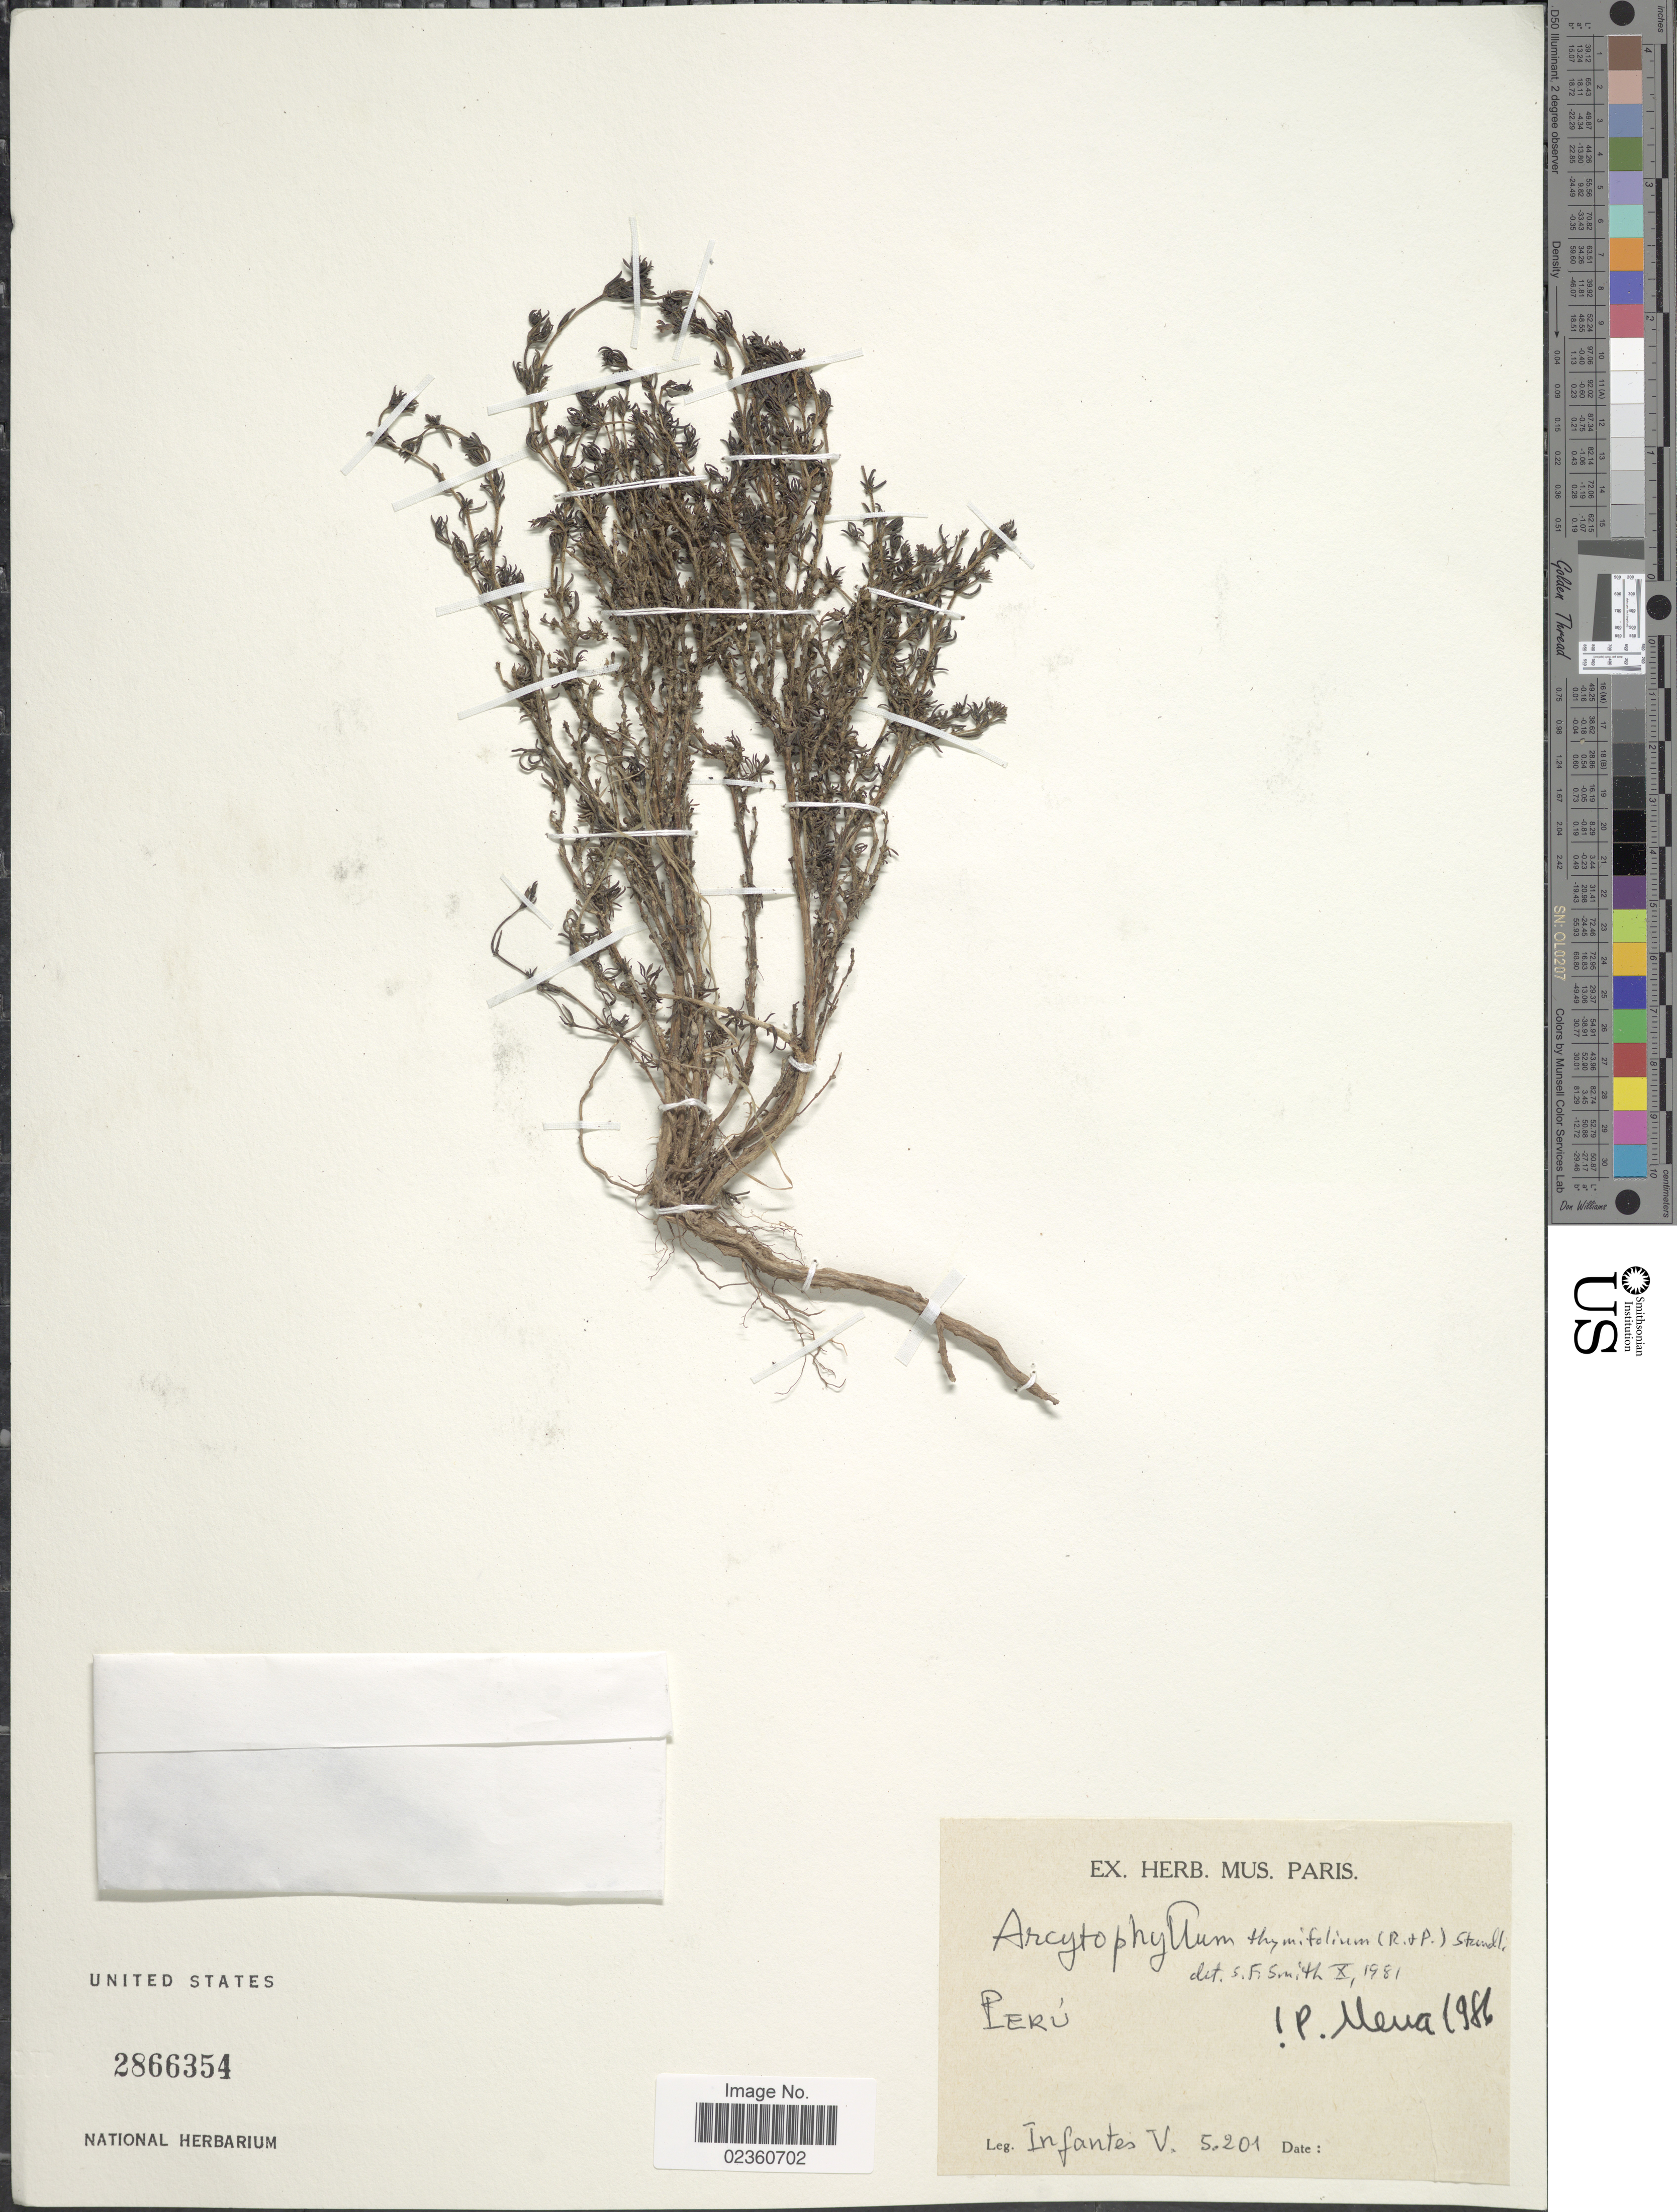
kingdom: Plantae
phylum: Tracheophyta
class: Magnoliopsida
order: Gentianales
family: Rubiaceae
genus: Arcytophyllum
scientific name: Arcytophyllum thymifolium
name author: (Ruiz & Pav.) Standl.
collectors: Infantes V.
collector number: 5201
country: Peru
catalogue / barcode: US 2866354